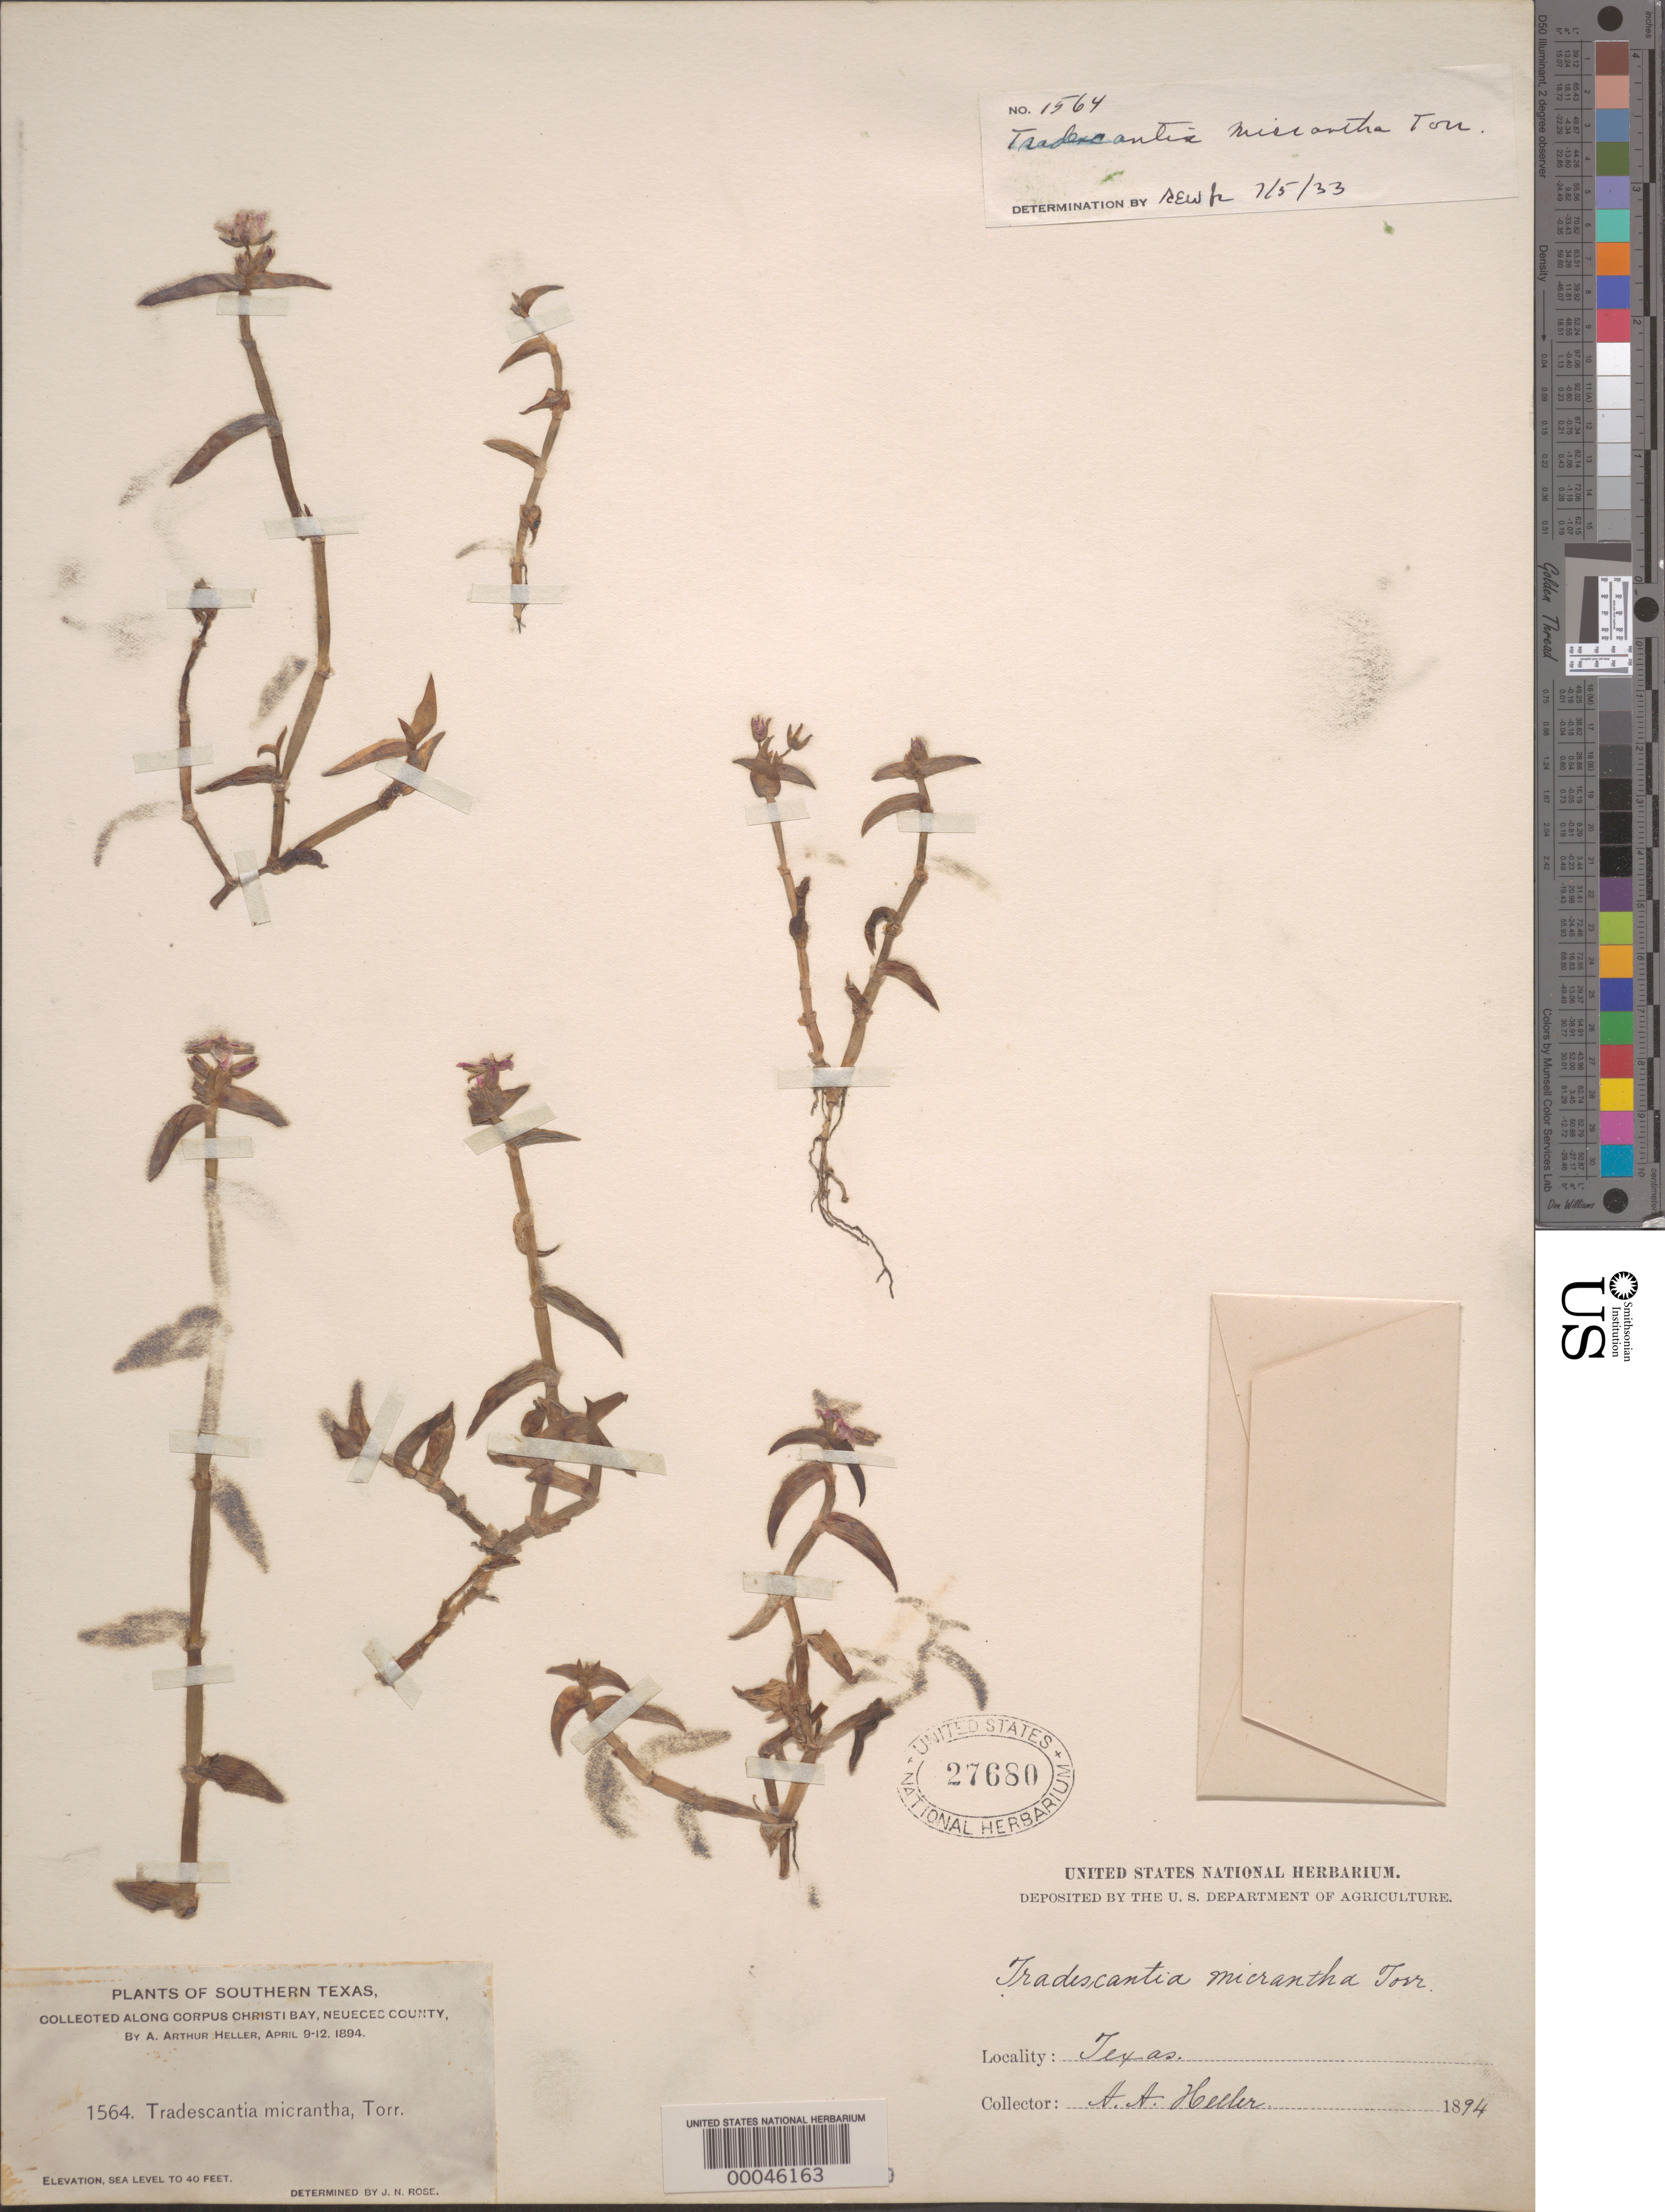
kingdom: Plantae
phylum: Tracheophyta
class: Liliopsida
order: Commelinales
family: Commelinaceae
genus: Callisia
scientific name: Callisia micrantha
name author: (Torr.) D.R. Hunt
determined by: Woodson, R. E., Jr.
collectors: A. H. Heller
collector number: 1564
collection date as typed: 1894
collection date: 1894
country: United States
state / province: Texas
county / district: Nueces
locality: Along corpus christi bay. [state: originally recorded as missouri.]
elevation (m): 1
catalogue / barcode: US 27680